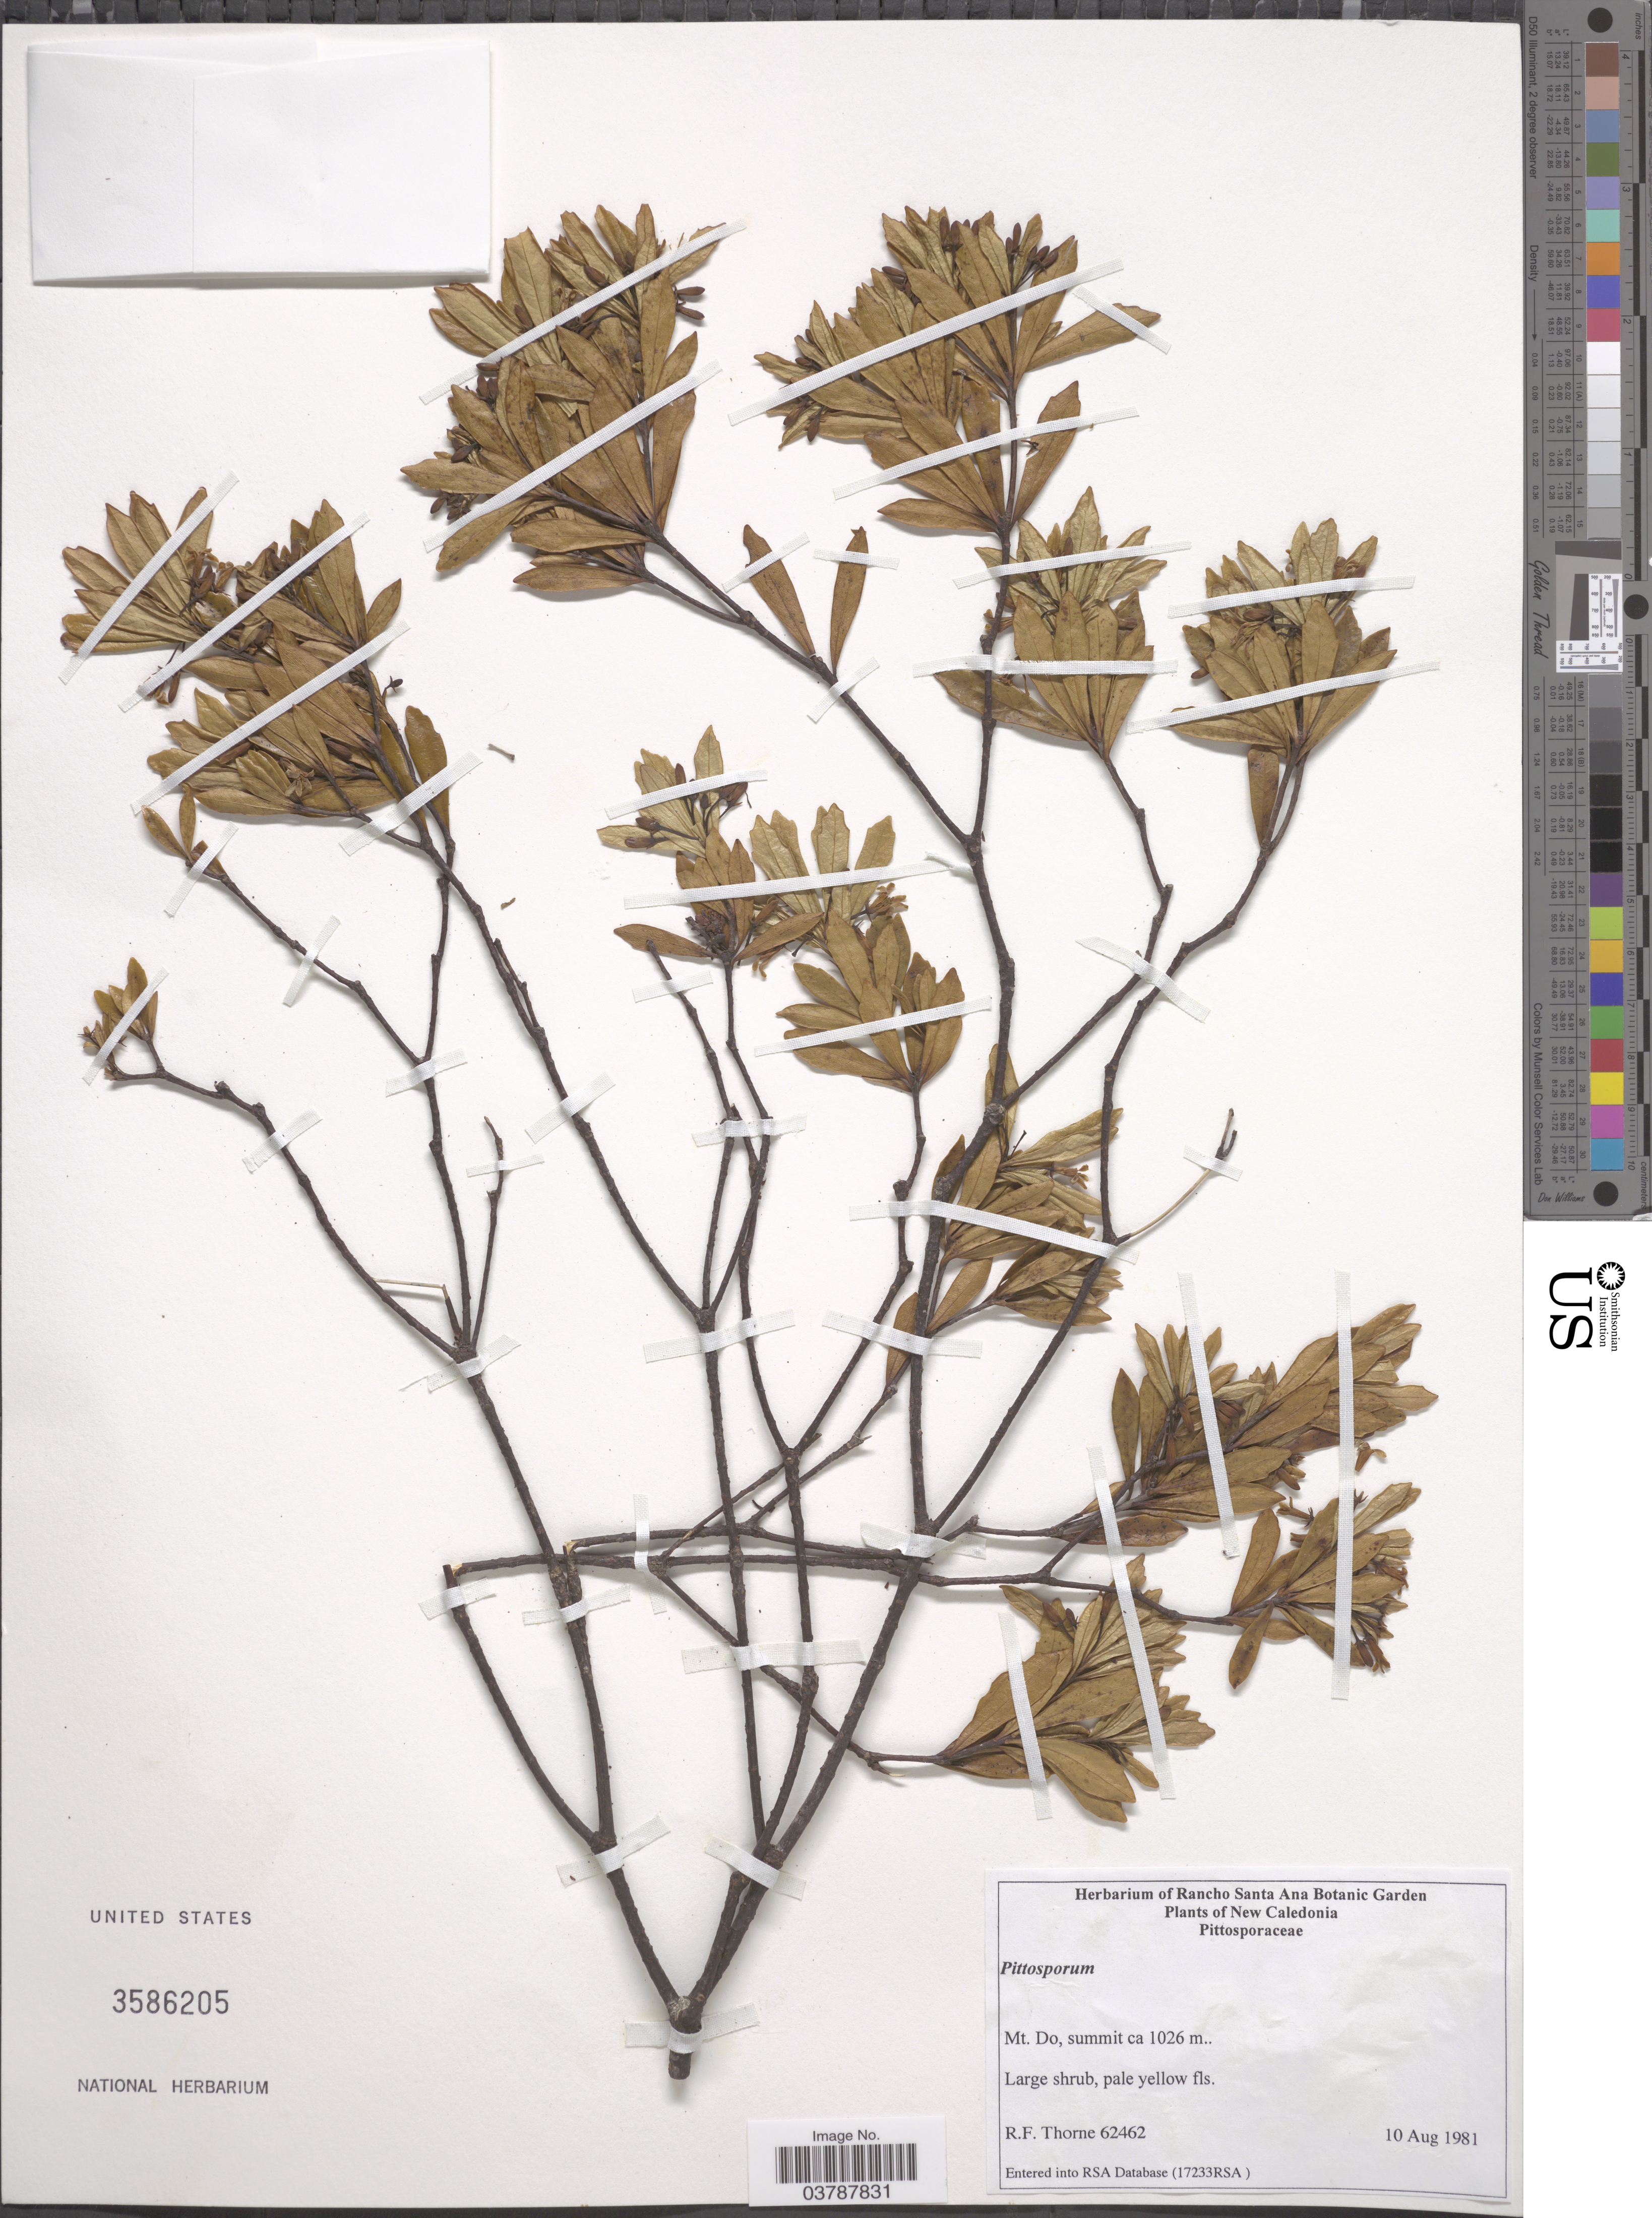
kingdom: Plantae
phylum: Tracheophyta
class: Magnoliopsida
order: Apiales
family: Pittosporaceae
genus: Pittosporum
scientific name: Pittosporum sp.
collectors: R. Thorne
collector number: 62462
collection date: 1981-08-10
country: New Caledonia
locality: Mt. Do, summit.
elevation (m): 1026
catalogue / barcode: US 3586205